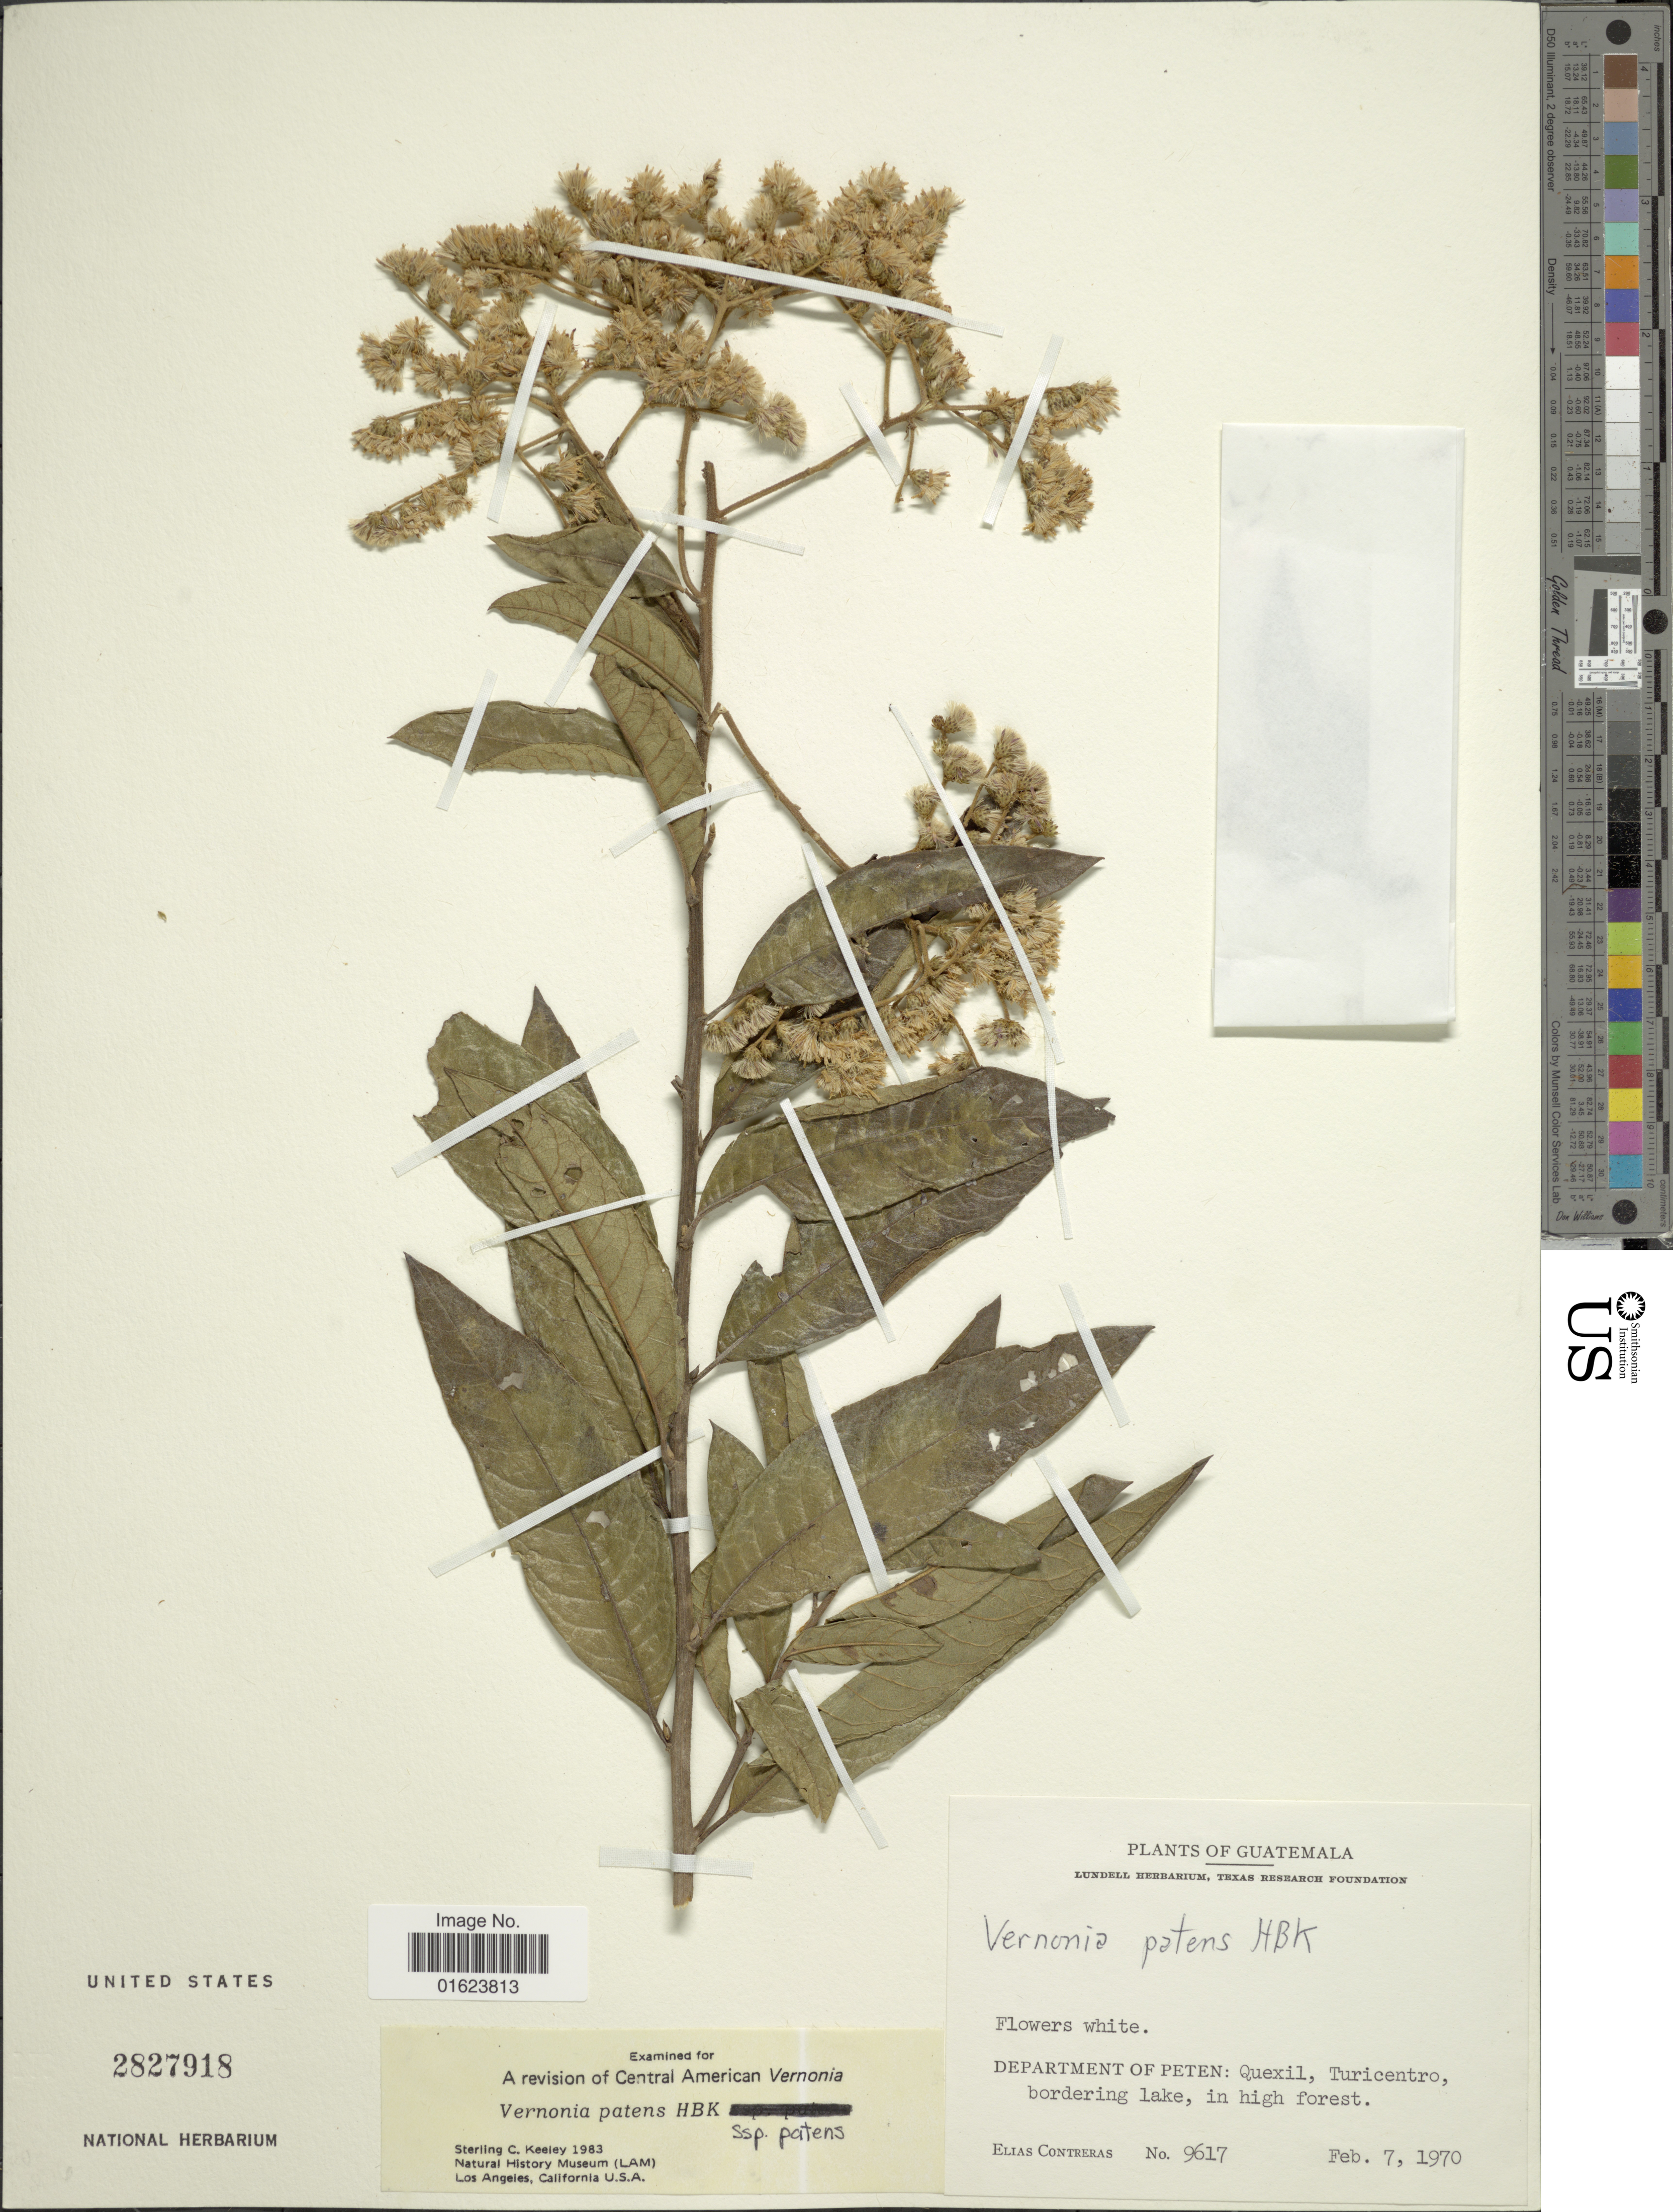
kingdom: Plantae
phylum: Tracheophyta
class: Magnoliopsida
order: Asterales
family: Asteraceae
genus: Vernonanthura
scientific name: Vernonanthura patens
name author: (Kunth) H. Rob.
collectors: E. Contreras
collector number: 9617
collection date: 1970-02-07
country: Guatemala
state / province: El Petén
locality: Department of Peten: Quecil, Turicentro bordering lake.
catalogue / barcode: US 2827918